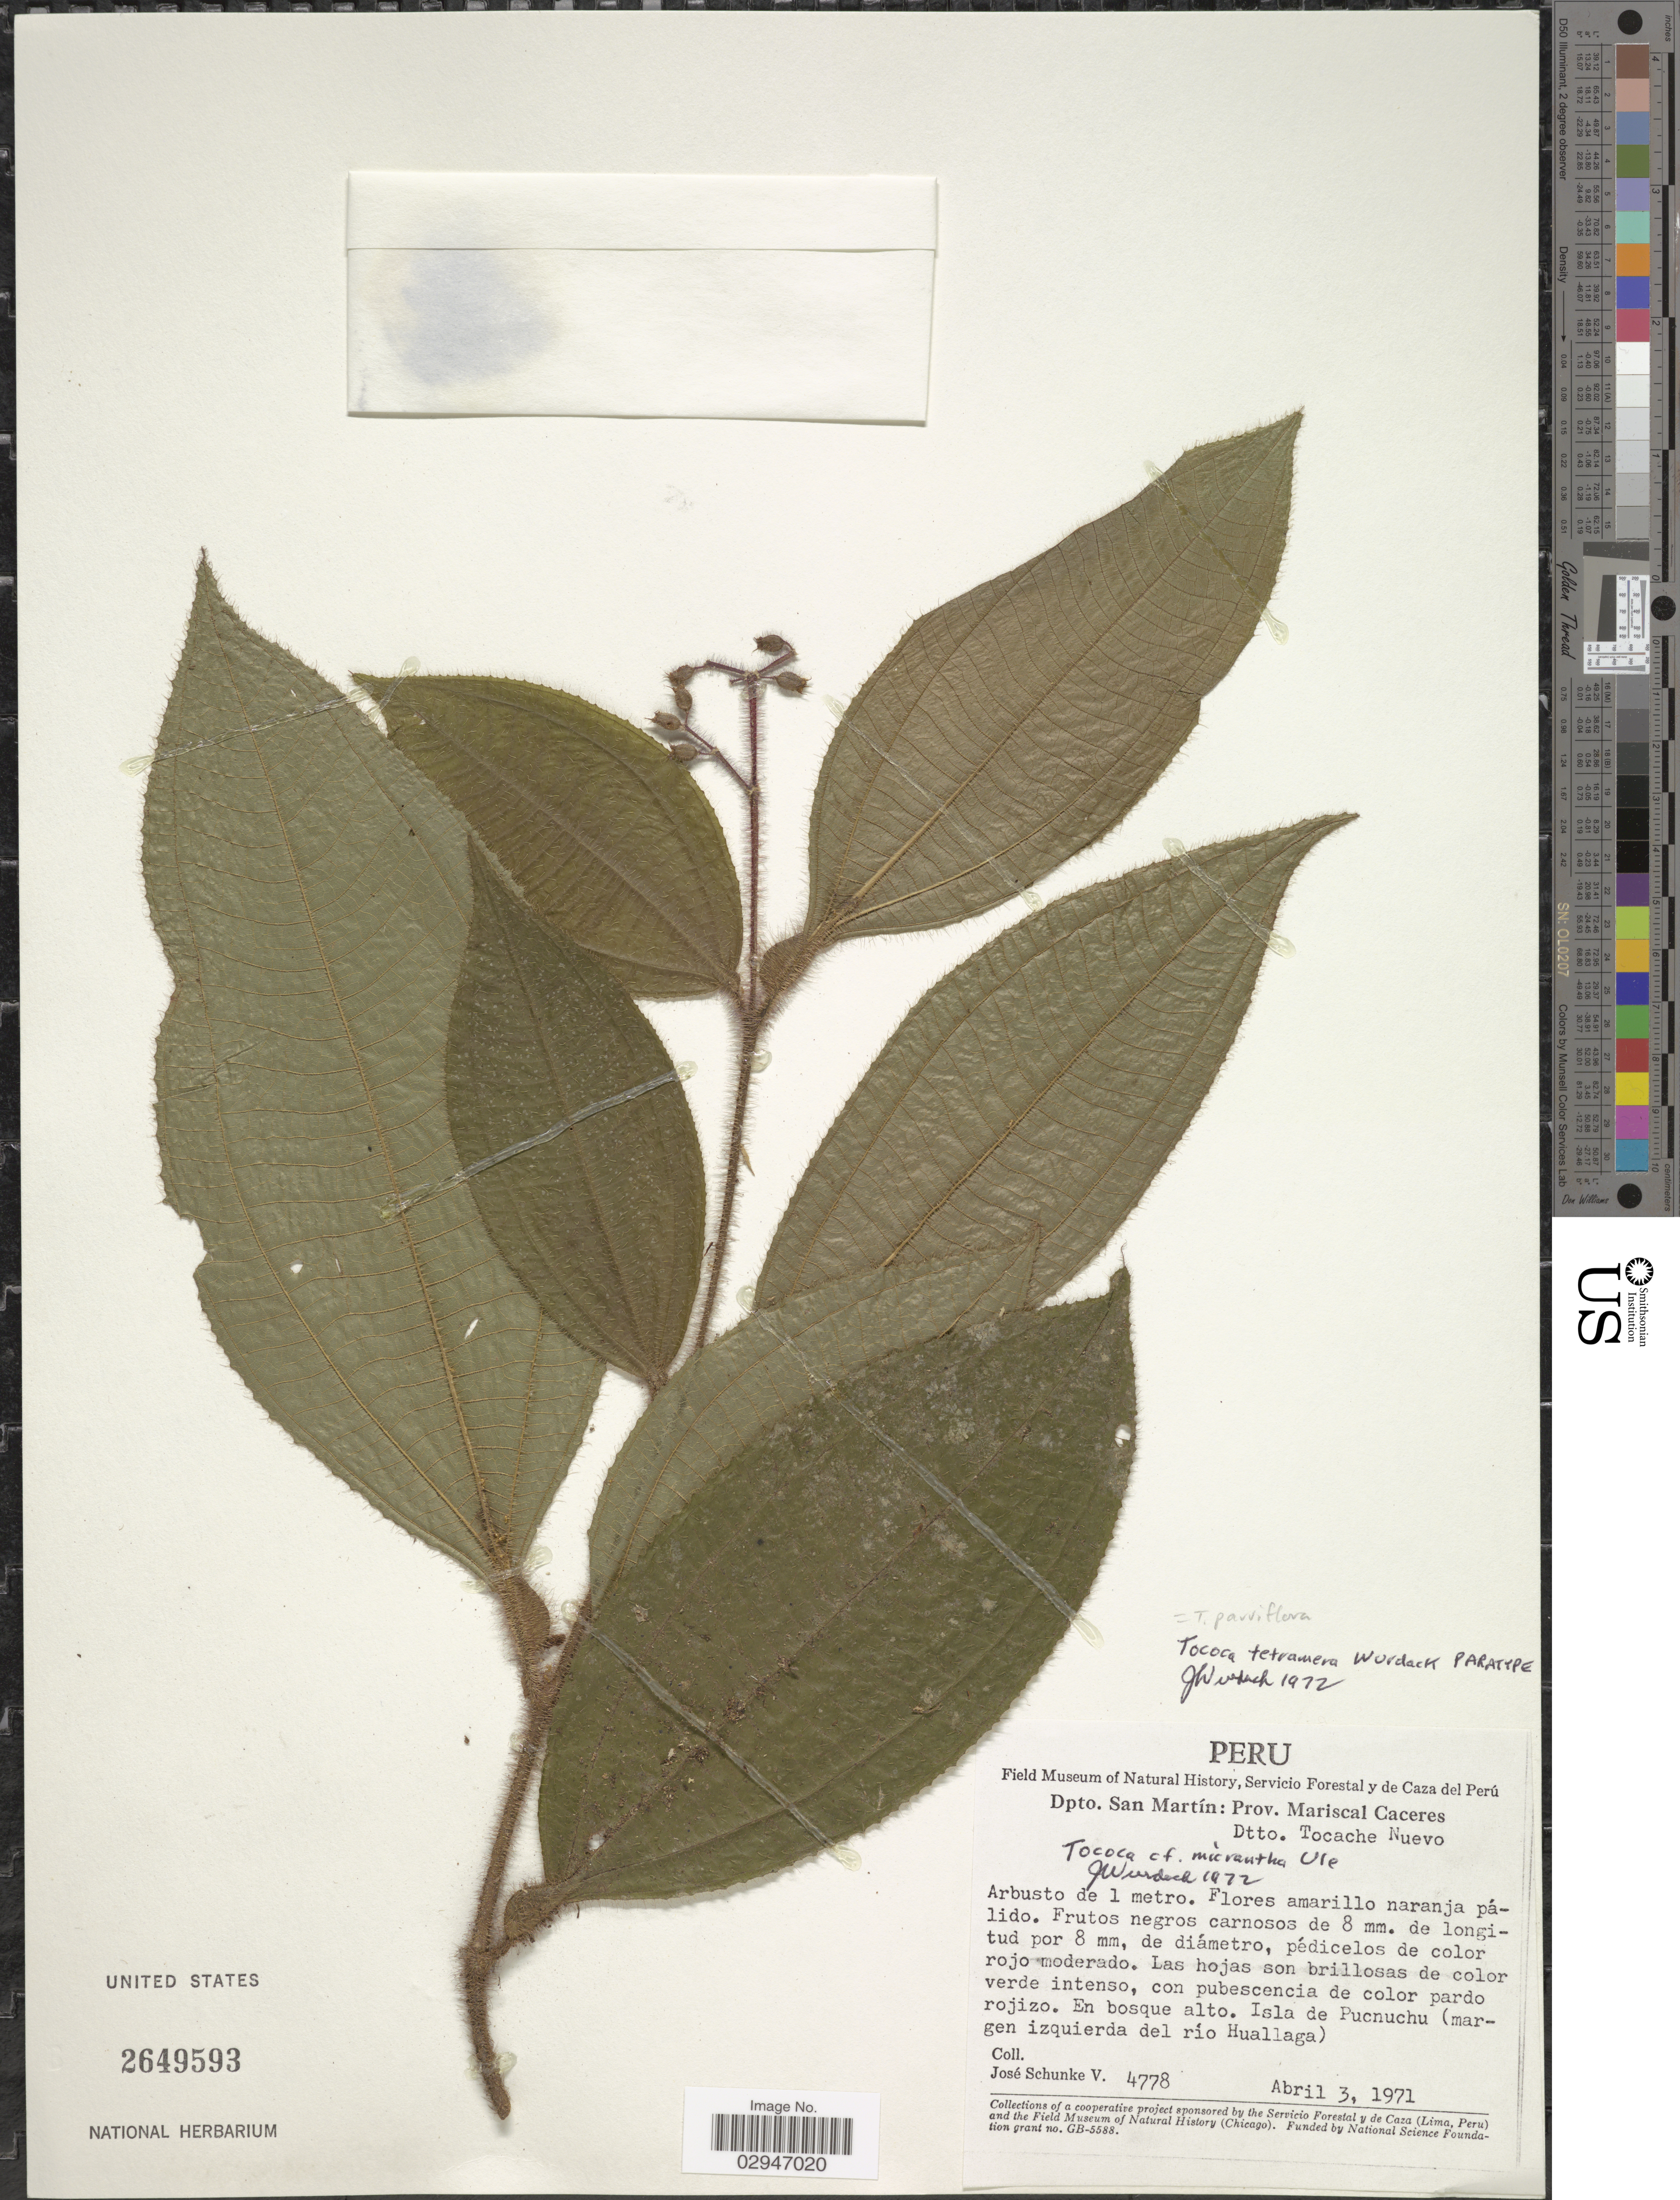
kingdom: Plantae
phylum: Tracheophyta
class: Magnoliopsida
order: Myrtales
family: Melastomataceae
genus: Tococa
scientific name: Tococa parviflora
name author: Spruce ex Triana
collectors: J. Schunke Vigo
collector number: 4778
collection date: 1971-04-13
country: Peru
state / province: San Martín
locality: Dpto. San Martín: Prov. Mariscal Caceres. Dtto. Tocache Nuevo. Isla de Pucnuchu (margen izquierda del río Huallaga).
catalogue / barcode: US 2649593